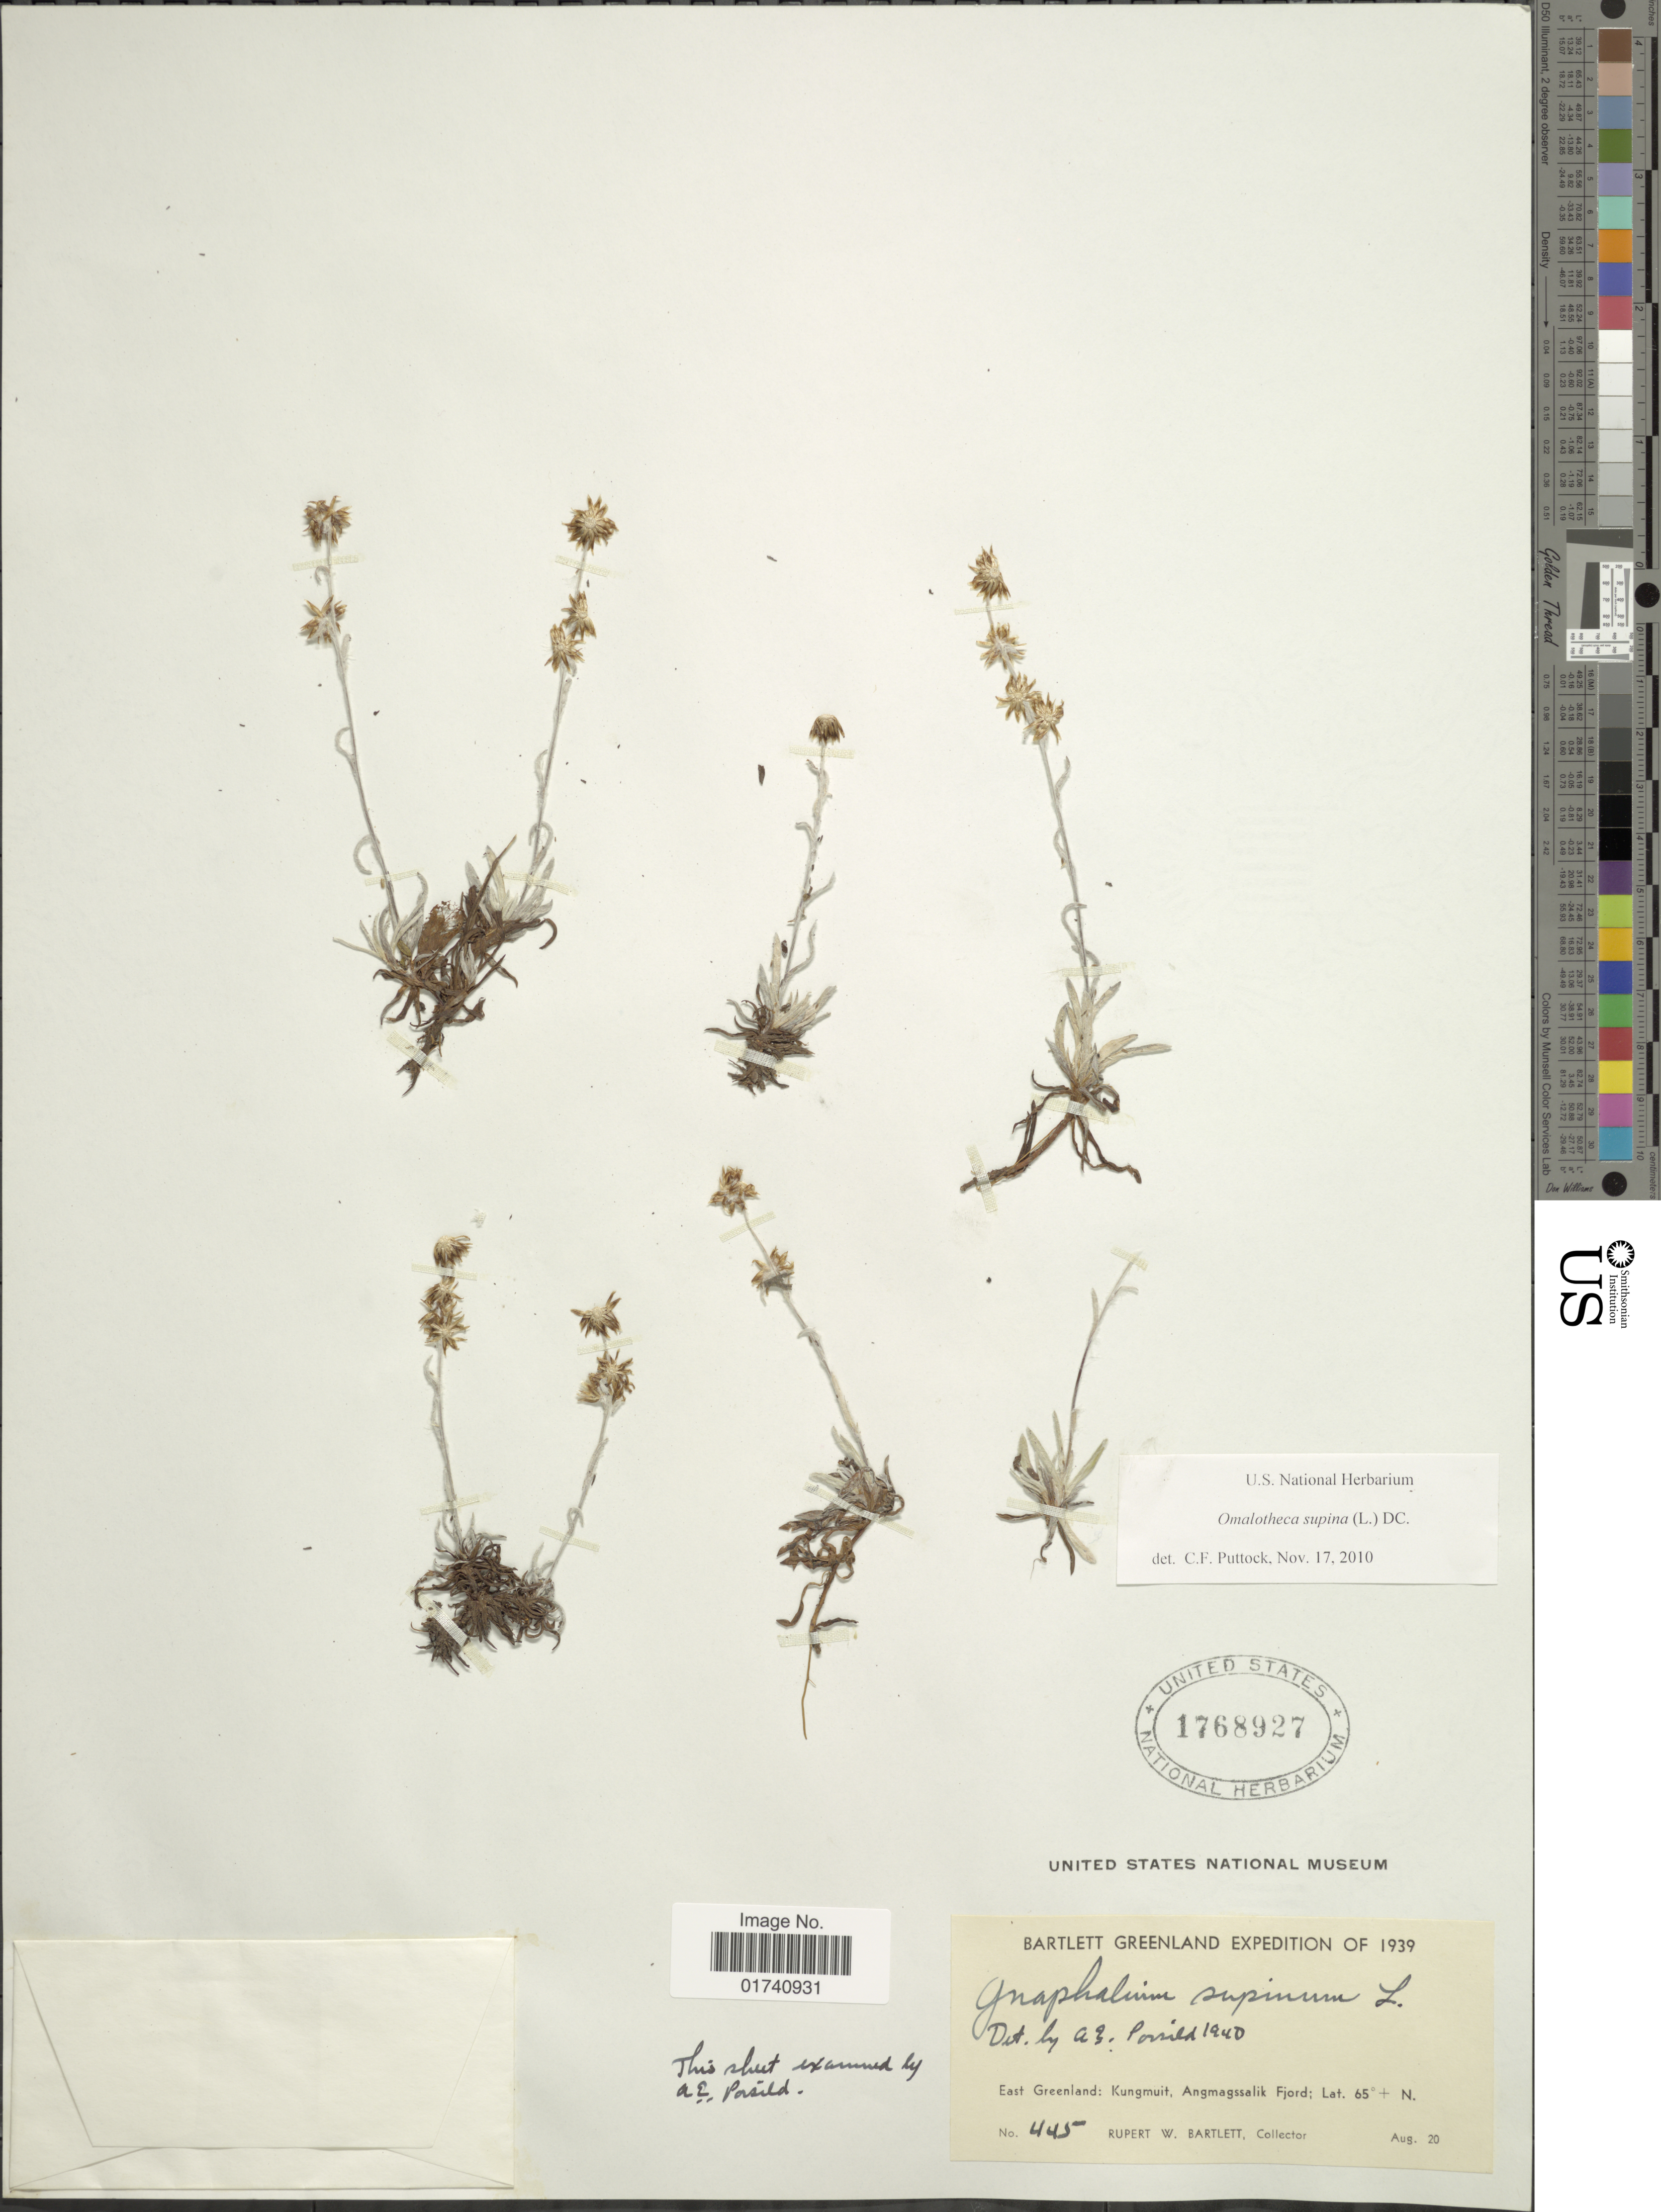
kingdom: Plantae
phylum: Tracheophyta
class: Magnoliopsida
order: Asterales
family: Asteraceae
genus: Omalotheca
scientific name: Omalotheca supina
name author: (L.) DC.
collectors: R. W. Bartlett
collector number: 445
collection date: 1939-08-20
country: Greenland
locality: East Greenland: Kungmuit, Angmagssalik Fjord.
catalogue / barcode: US 1768927